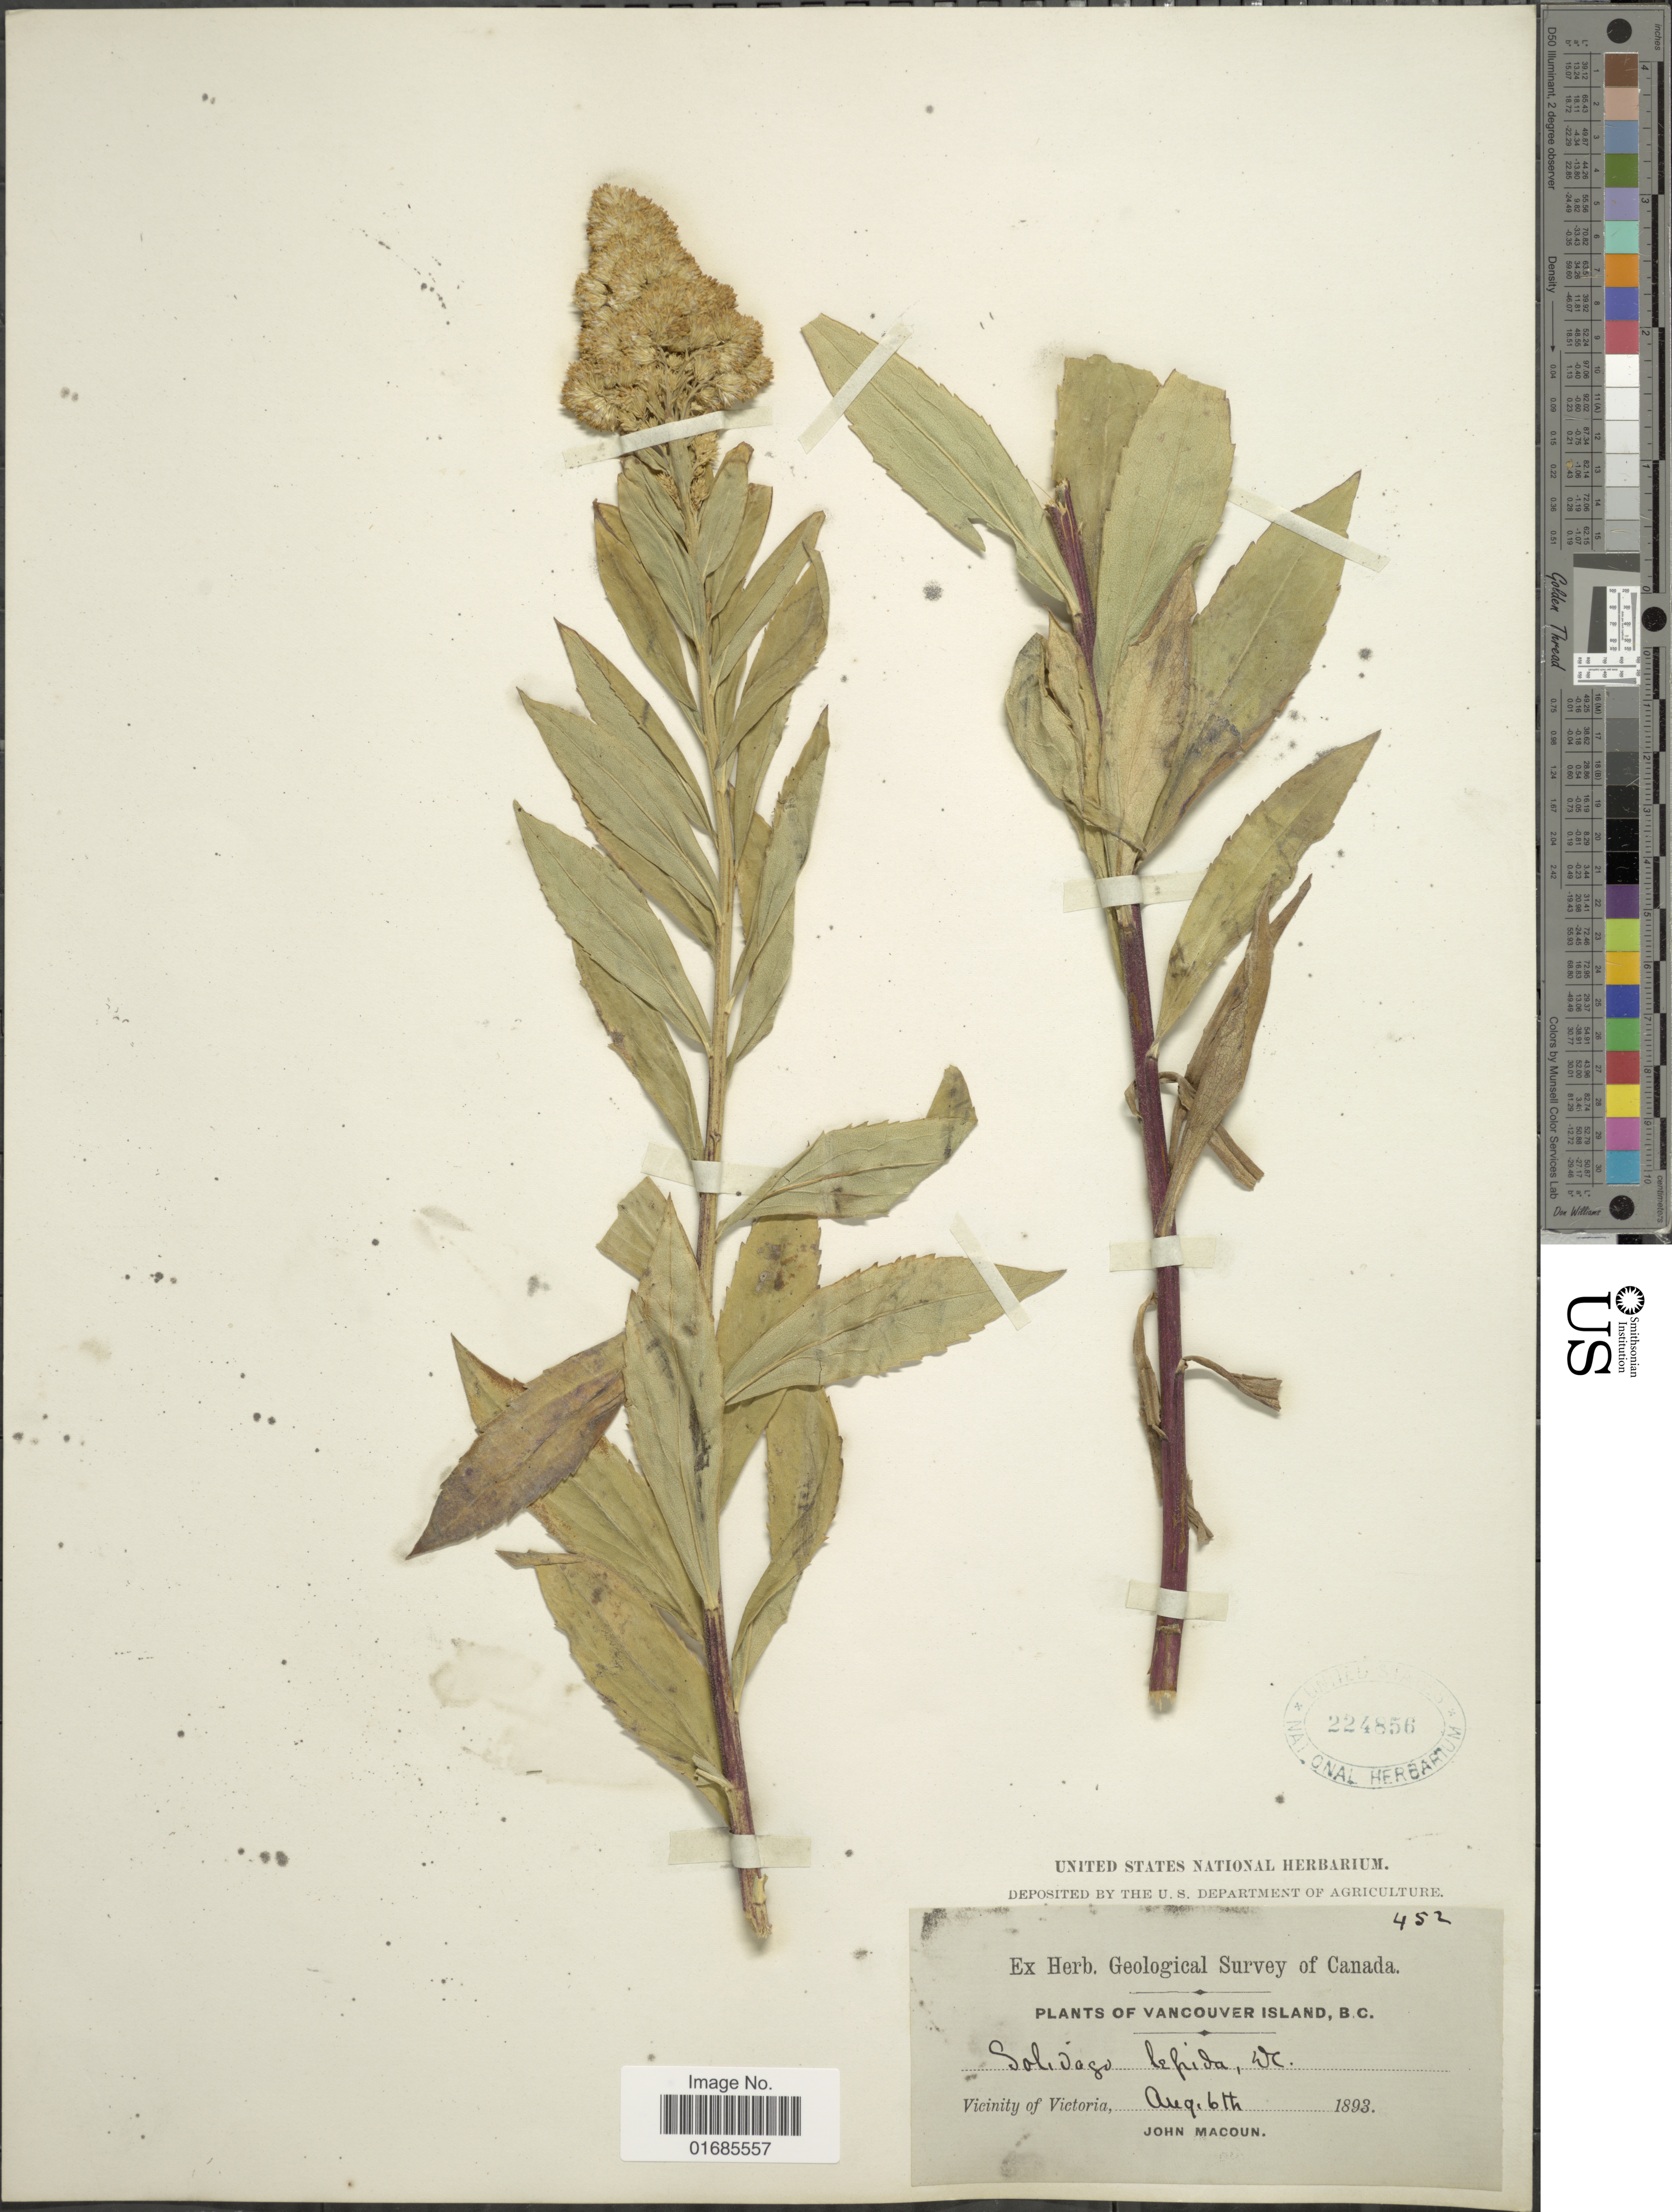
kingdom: Plantae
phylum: Tracheophyta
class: Magnoliopsida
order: Asterales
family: Asteraceae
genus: Solidago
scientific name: Solidago canadensis var. salebrosa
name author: (Piper) M.E. Jones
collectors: J. Macoun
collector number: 452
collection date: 1893-08-06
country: Canada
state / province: British Columbia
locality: Vancouver Island, B. C., Vicinity of Victoria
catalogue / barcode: US 224856